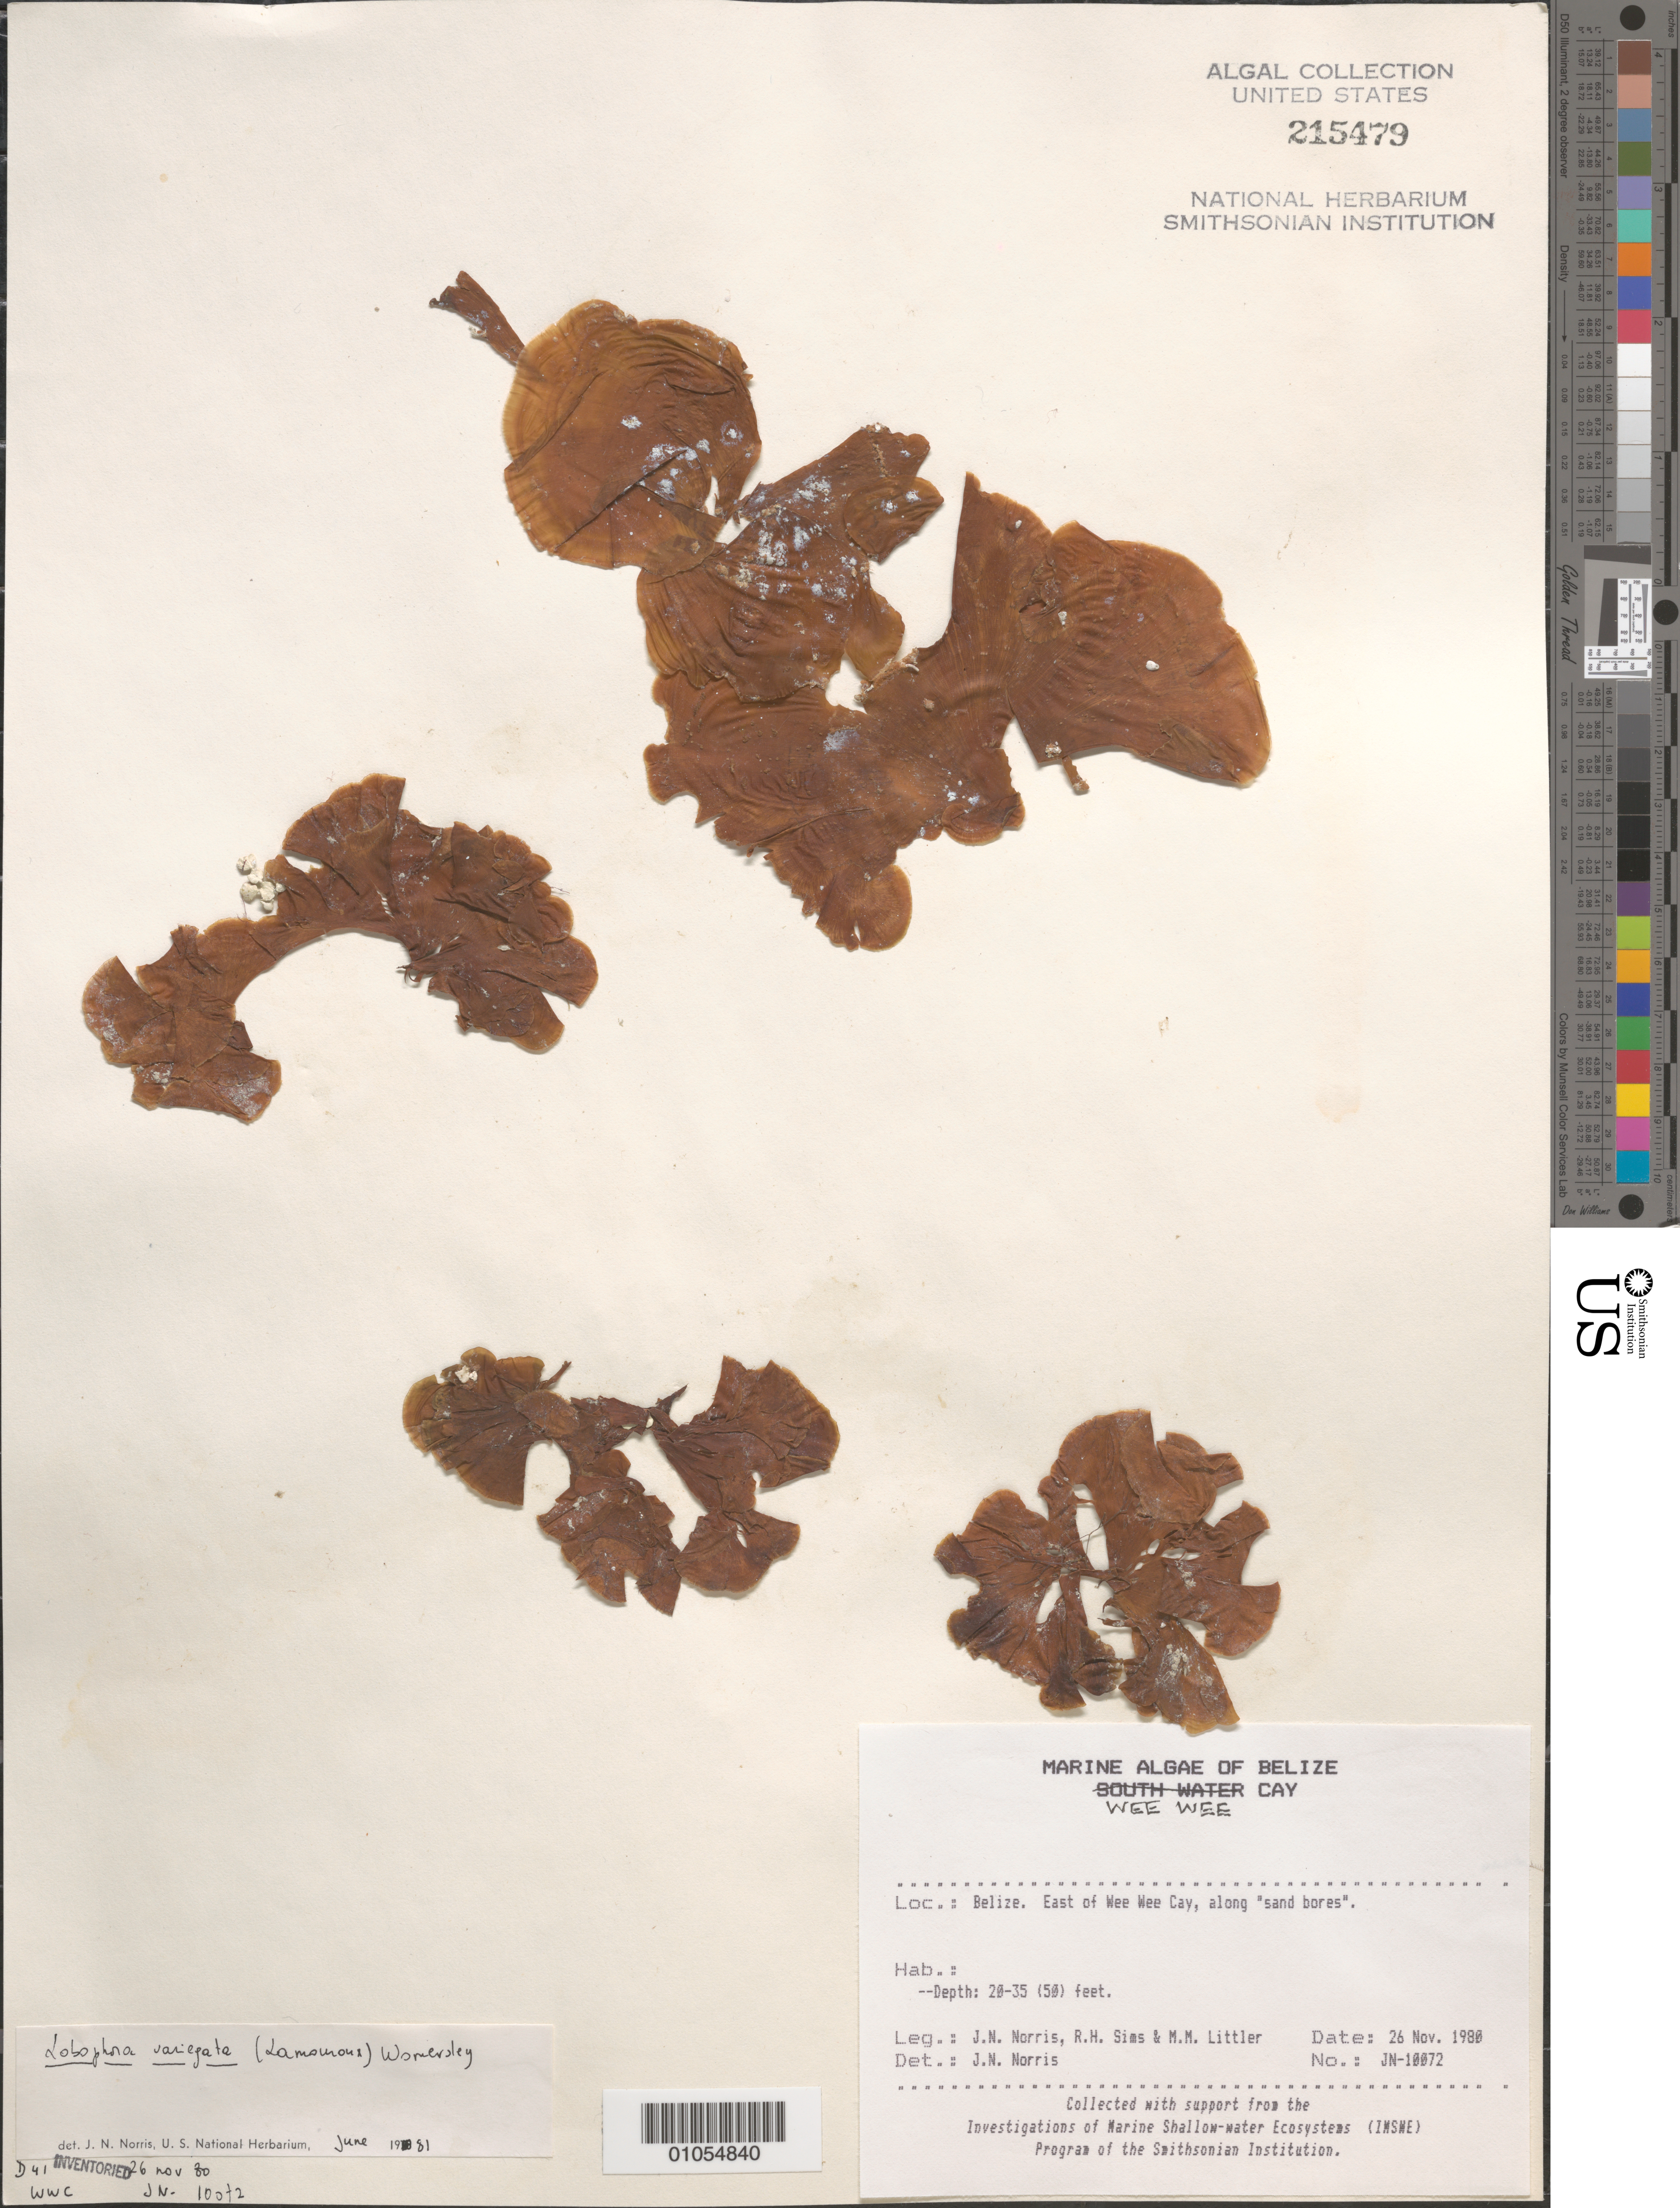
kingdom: Chromista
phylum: Ochrophyta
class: Phaeophyceae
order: Dictyotales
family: Dictyotaceae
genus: Lobophora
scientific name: Lobophora variegata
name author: (J.V.Lamouroux) Womersley & E.C. Oliveira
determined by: Norris, James N.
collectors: J. N. Norris, R. H. Sims & M. M. Littler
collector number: JN-10072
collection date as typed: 26 Nov 1980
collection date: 1980-11-26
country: Belize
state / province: Stann Creek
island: Wee Wee Cay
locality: East of Wee Wee Cay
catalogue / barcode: US 215479